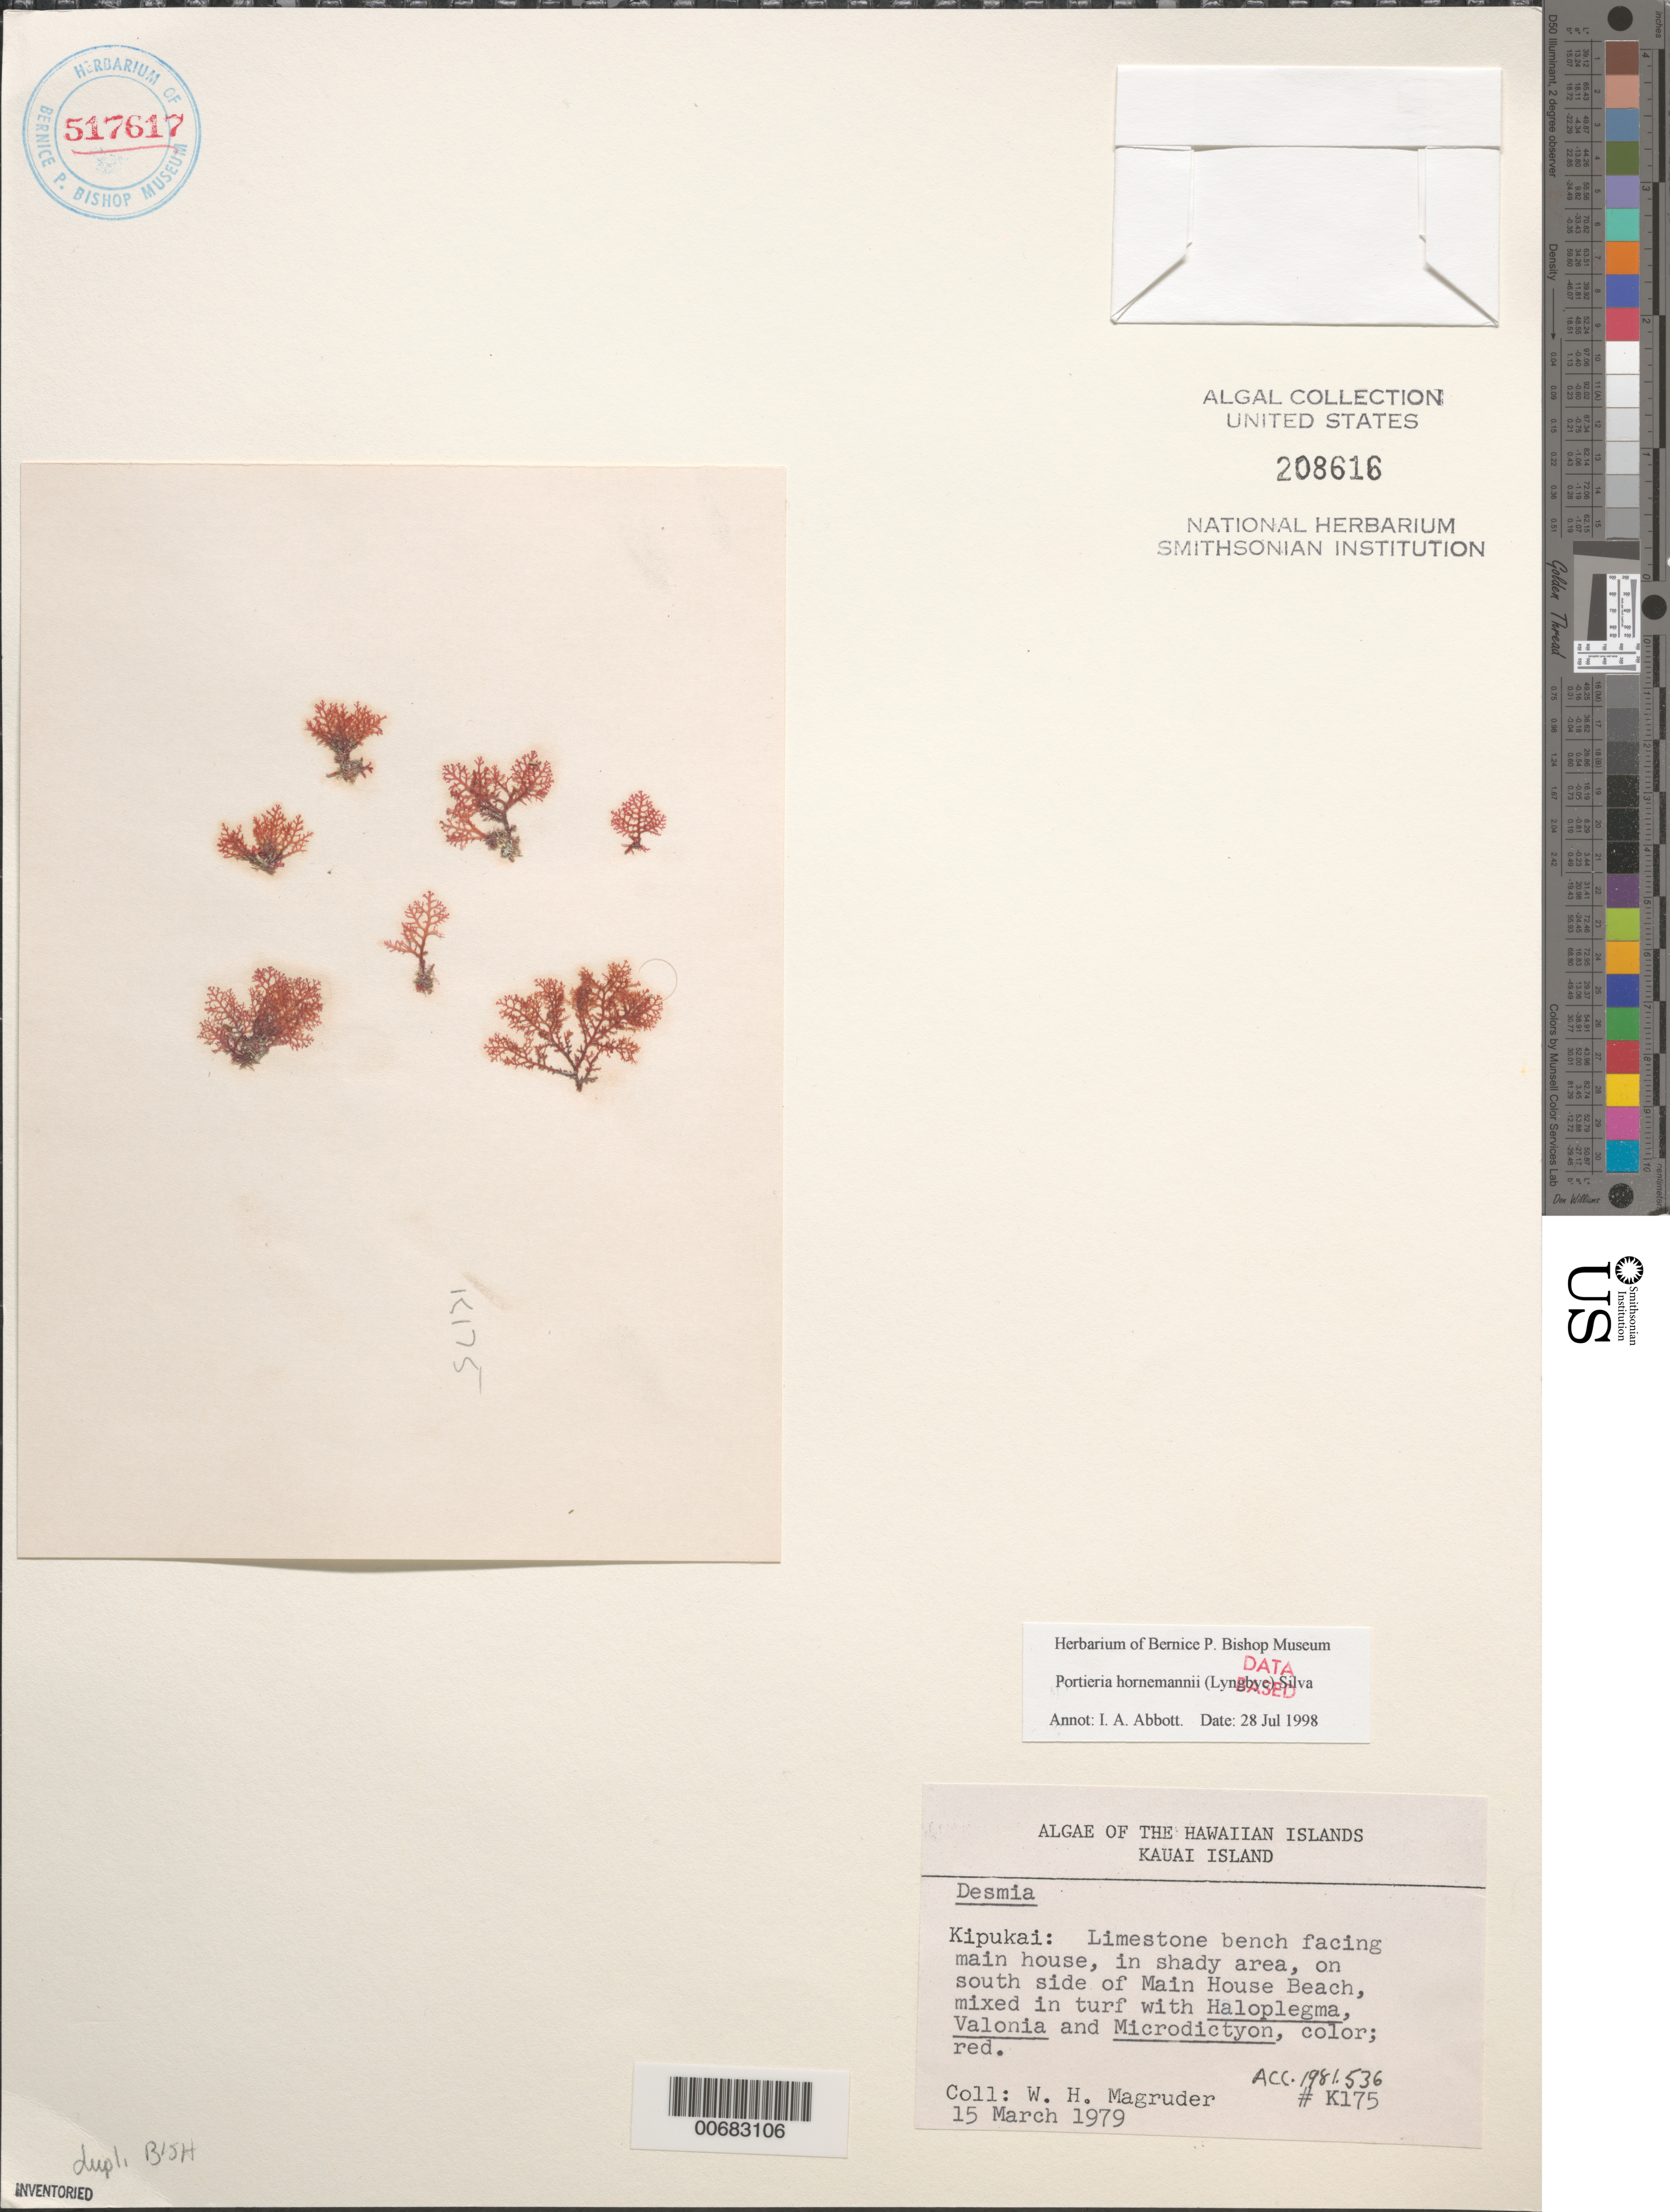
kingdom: Plantae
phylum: Rhodophyta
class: Florideophyceae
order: Gigartinales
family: Rhizophyllidaceae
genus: Portieria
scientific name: Portieria hornemannii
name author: (Lyngbye) P.C. Silva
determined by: Abbott, Isabella A.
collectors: W. Magruder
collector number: K175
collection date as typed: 15 Mar 1979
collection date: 1979-03-15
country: United States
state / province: Hawaii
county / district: Kauai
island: Kaua'i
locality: Kipukai, south side of Main House Beach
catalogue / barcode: US 208616